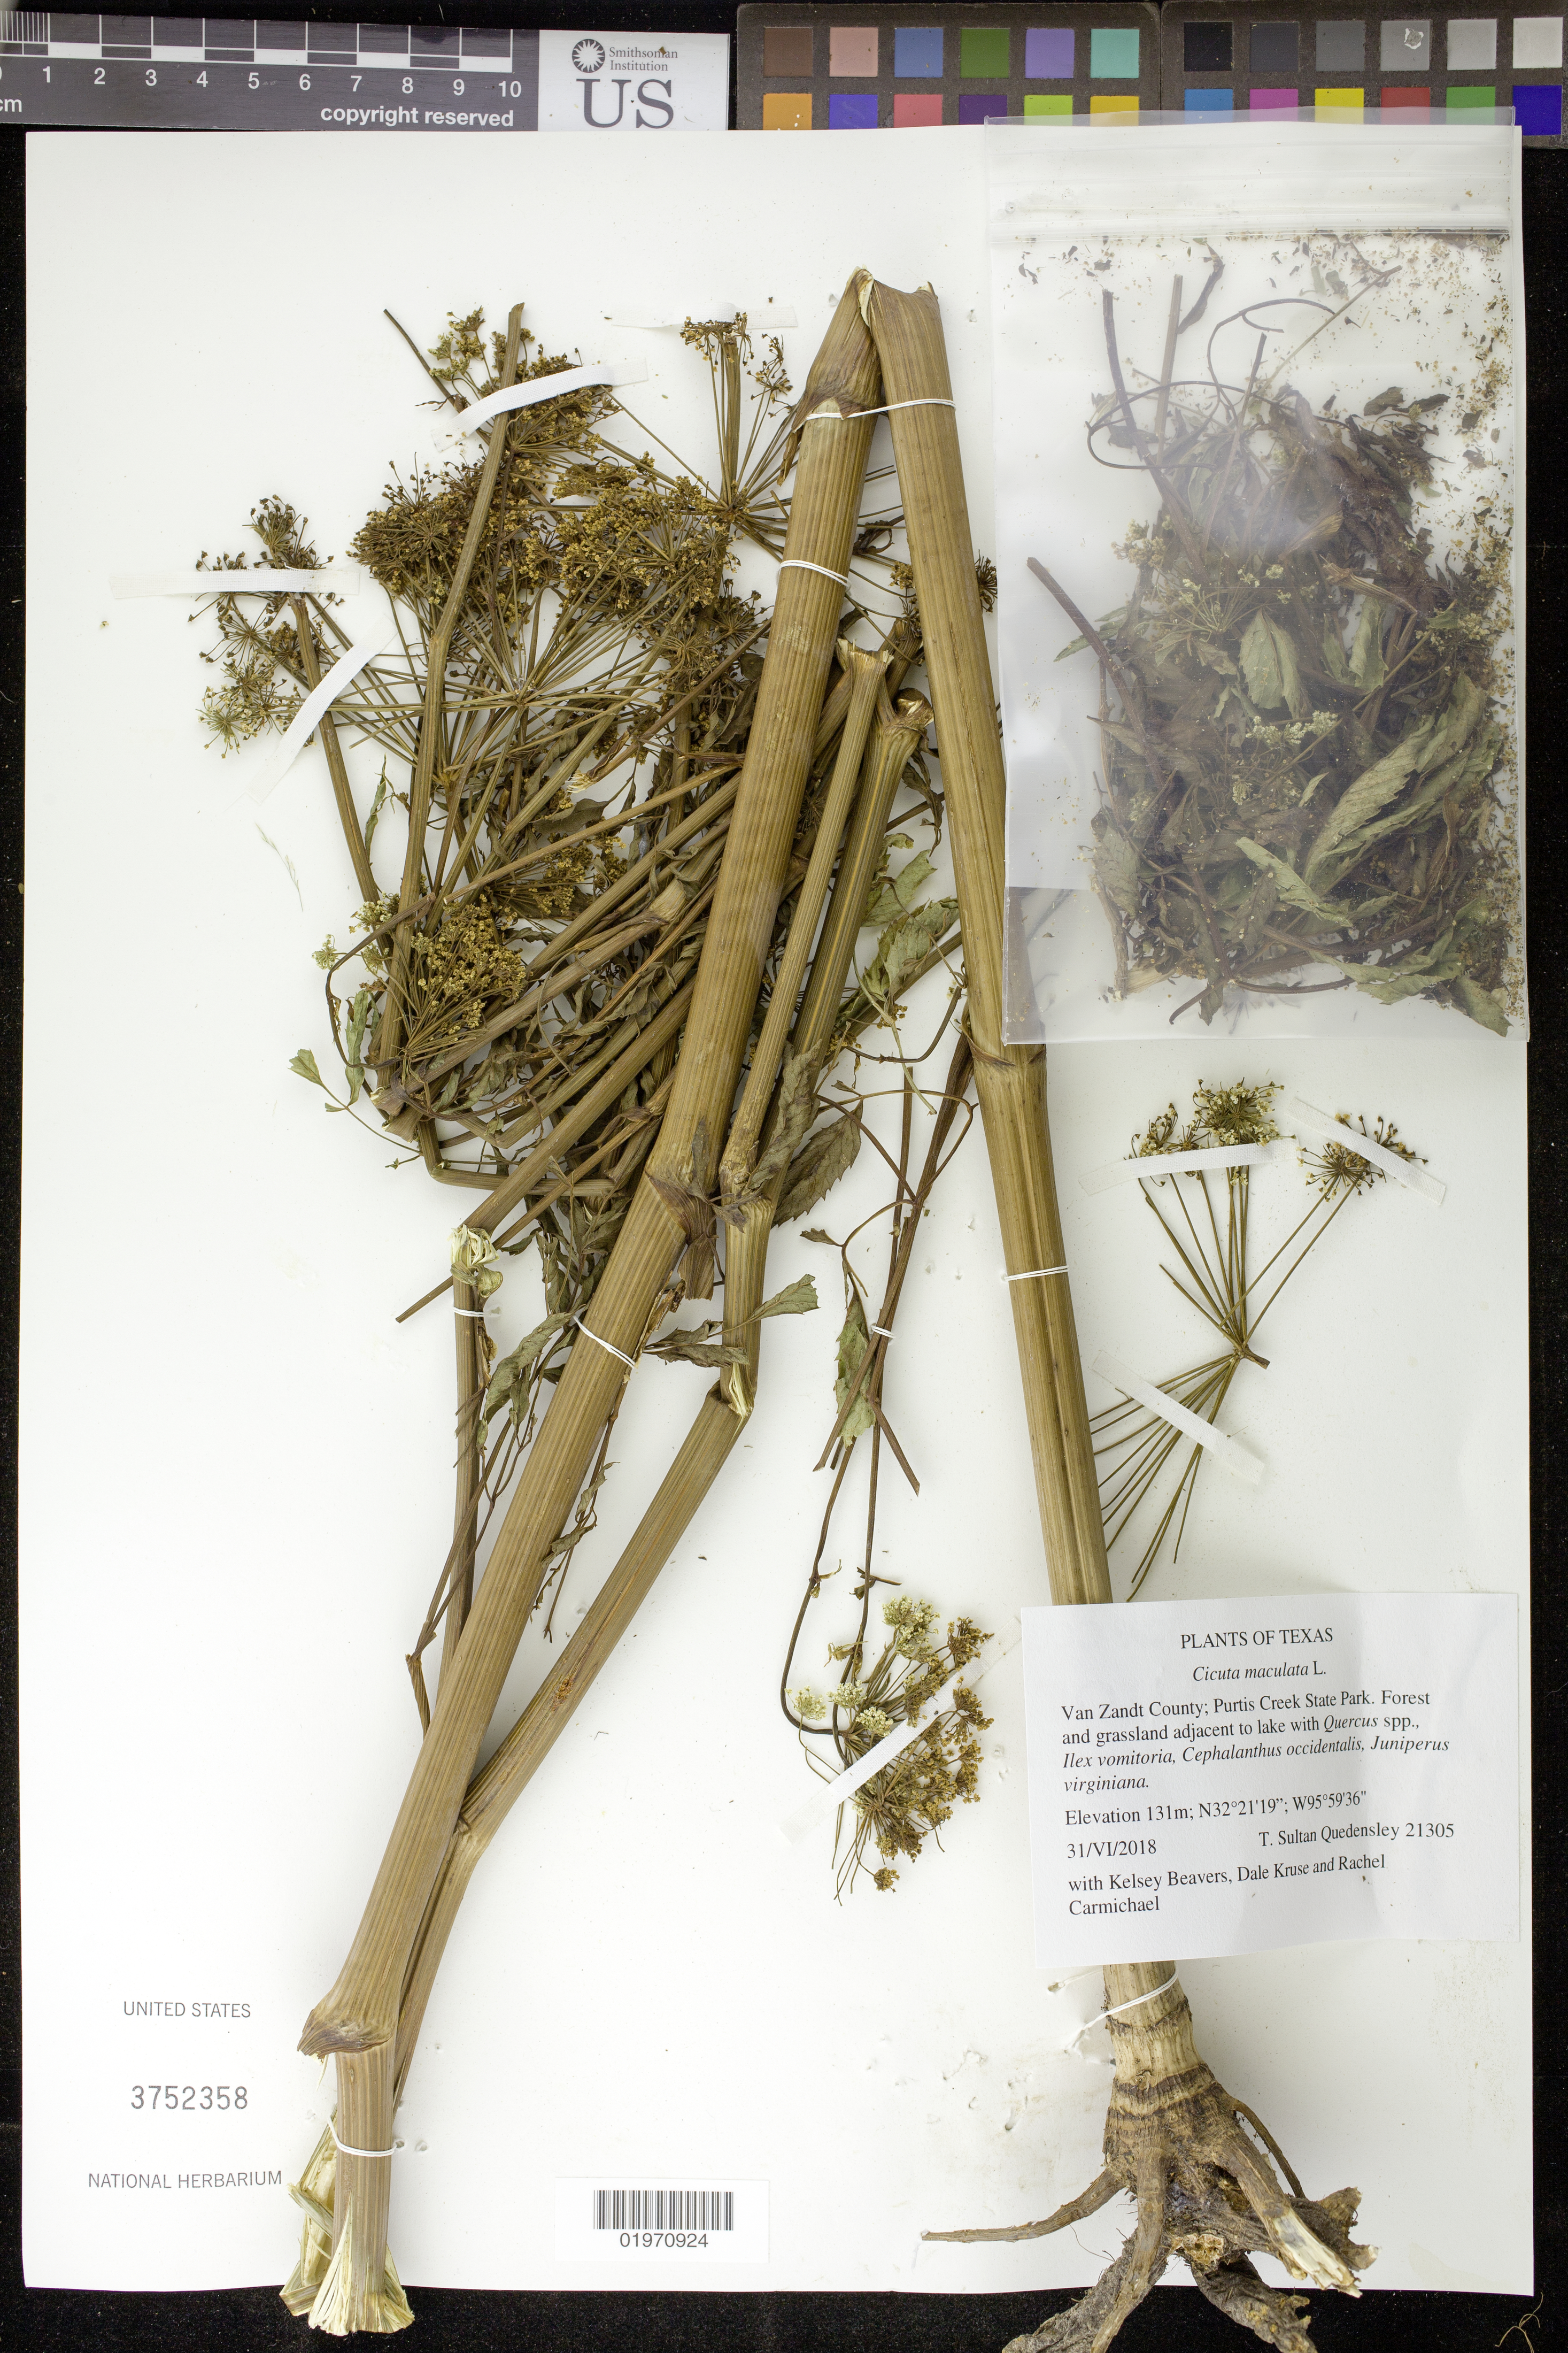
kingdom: Plantae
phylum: Tracheophyta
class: Magnoliopsida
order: Apiales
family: Apiaceae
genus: Cicuta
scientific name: Cicuta maculata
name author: L.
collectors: T. S. Quedensley, K. Beavers, D. Kruse & R. Carmichael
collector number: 21305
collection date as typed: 30 Jun 2018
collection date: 2018-06-30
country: United States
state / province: Texas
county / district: Van Zaudt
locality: Purtis Creek State Park.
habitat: Forest and grassland adjacent to lake with Quercus spp., Ilex vomitoria, Cephalanthus occidentalis, Juniperus virginiana.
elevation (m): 131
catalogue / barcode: US 3752358